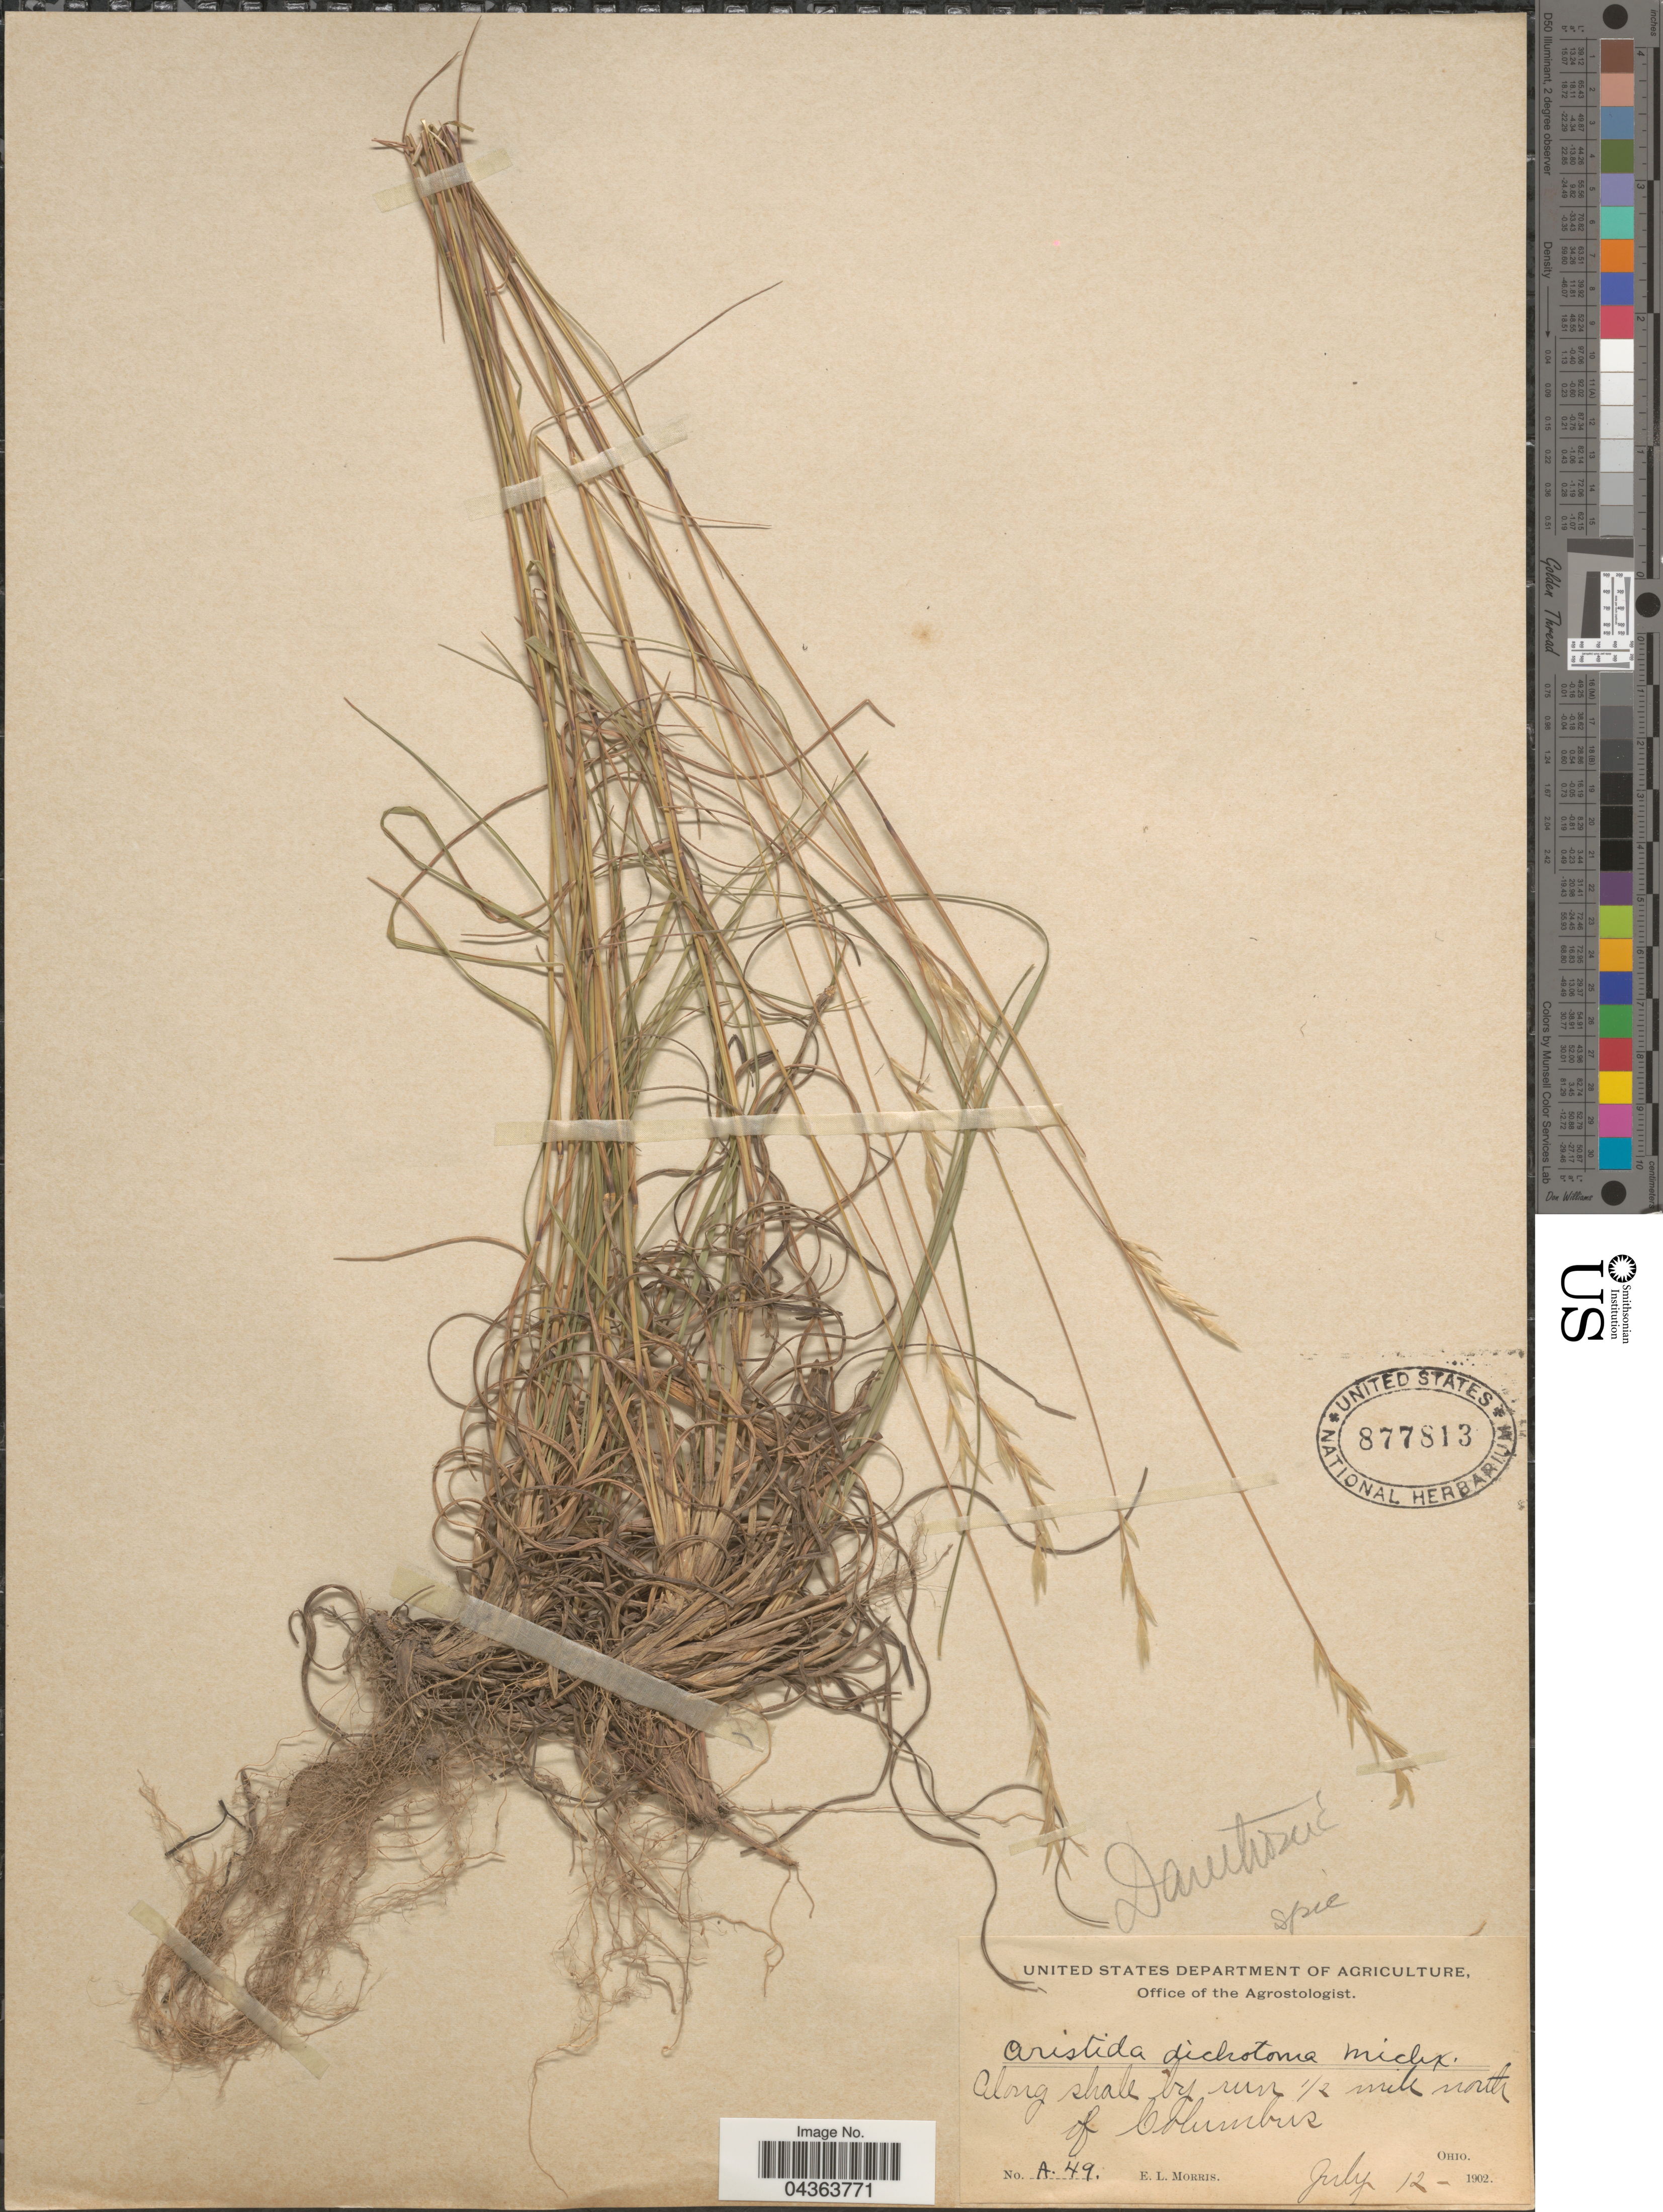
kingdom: Plantae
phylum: Tracheophyta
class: Liliopsida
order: Poales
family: Poaceae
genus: Danthonia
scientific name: Danthonia spicata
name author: (L.) P. Beauv. ex Roem. & Schult.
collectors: E. Morris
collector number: A49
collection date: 1902-07-12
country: United States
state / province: Ohio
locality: Along shale by run ½ mile north of Columbus.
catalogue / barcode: US 877813